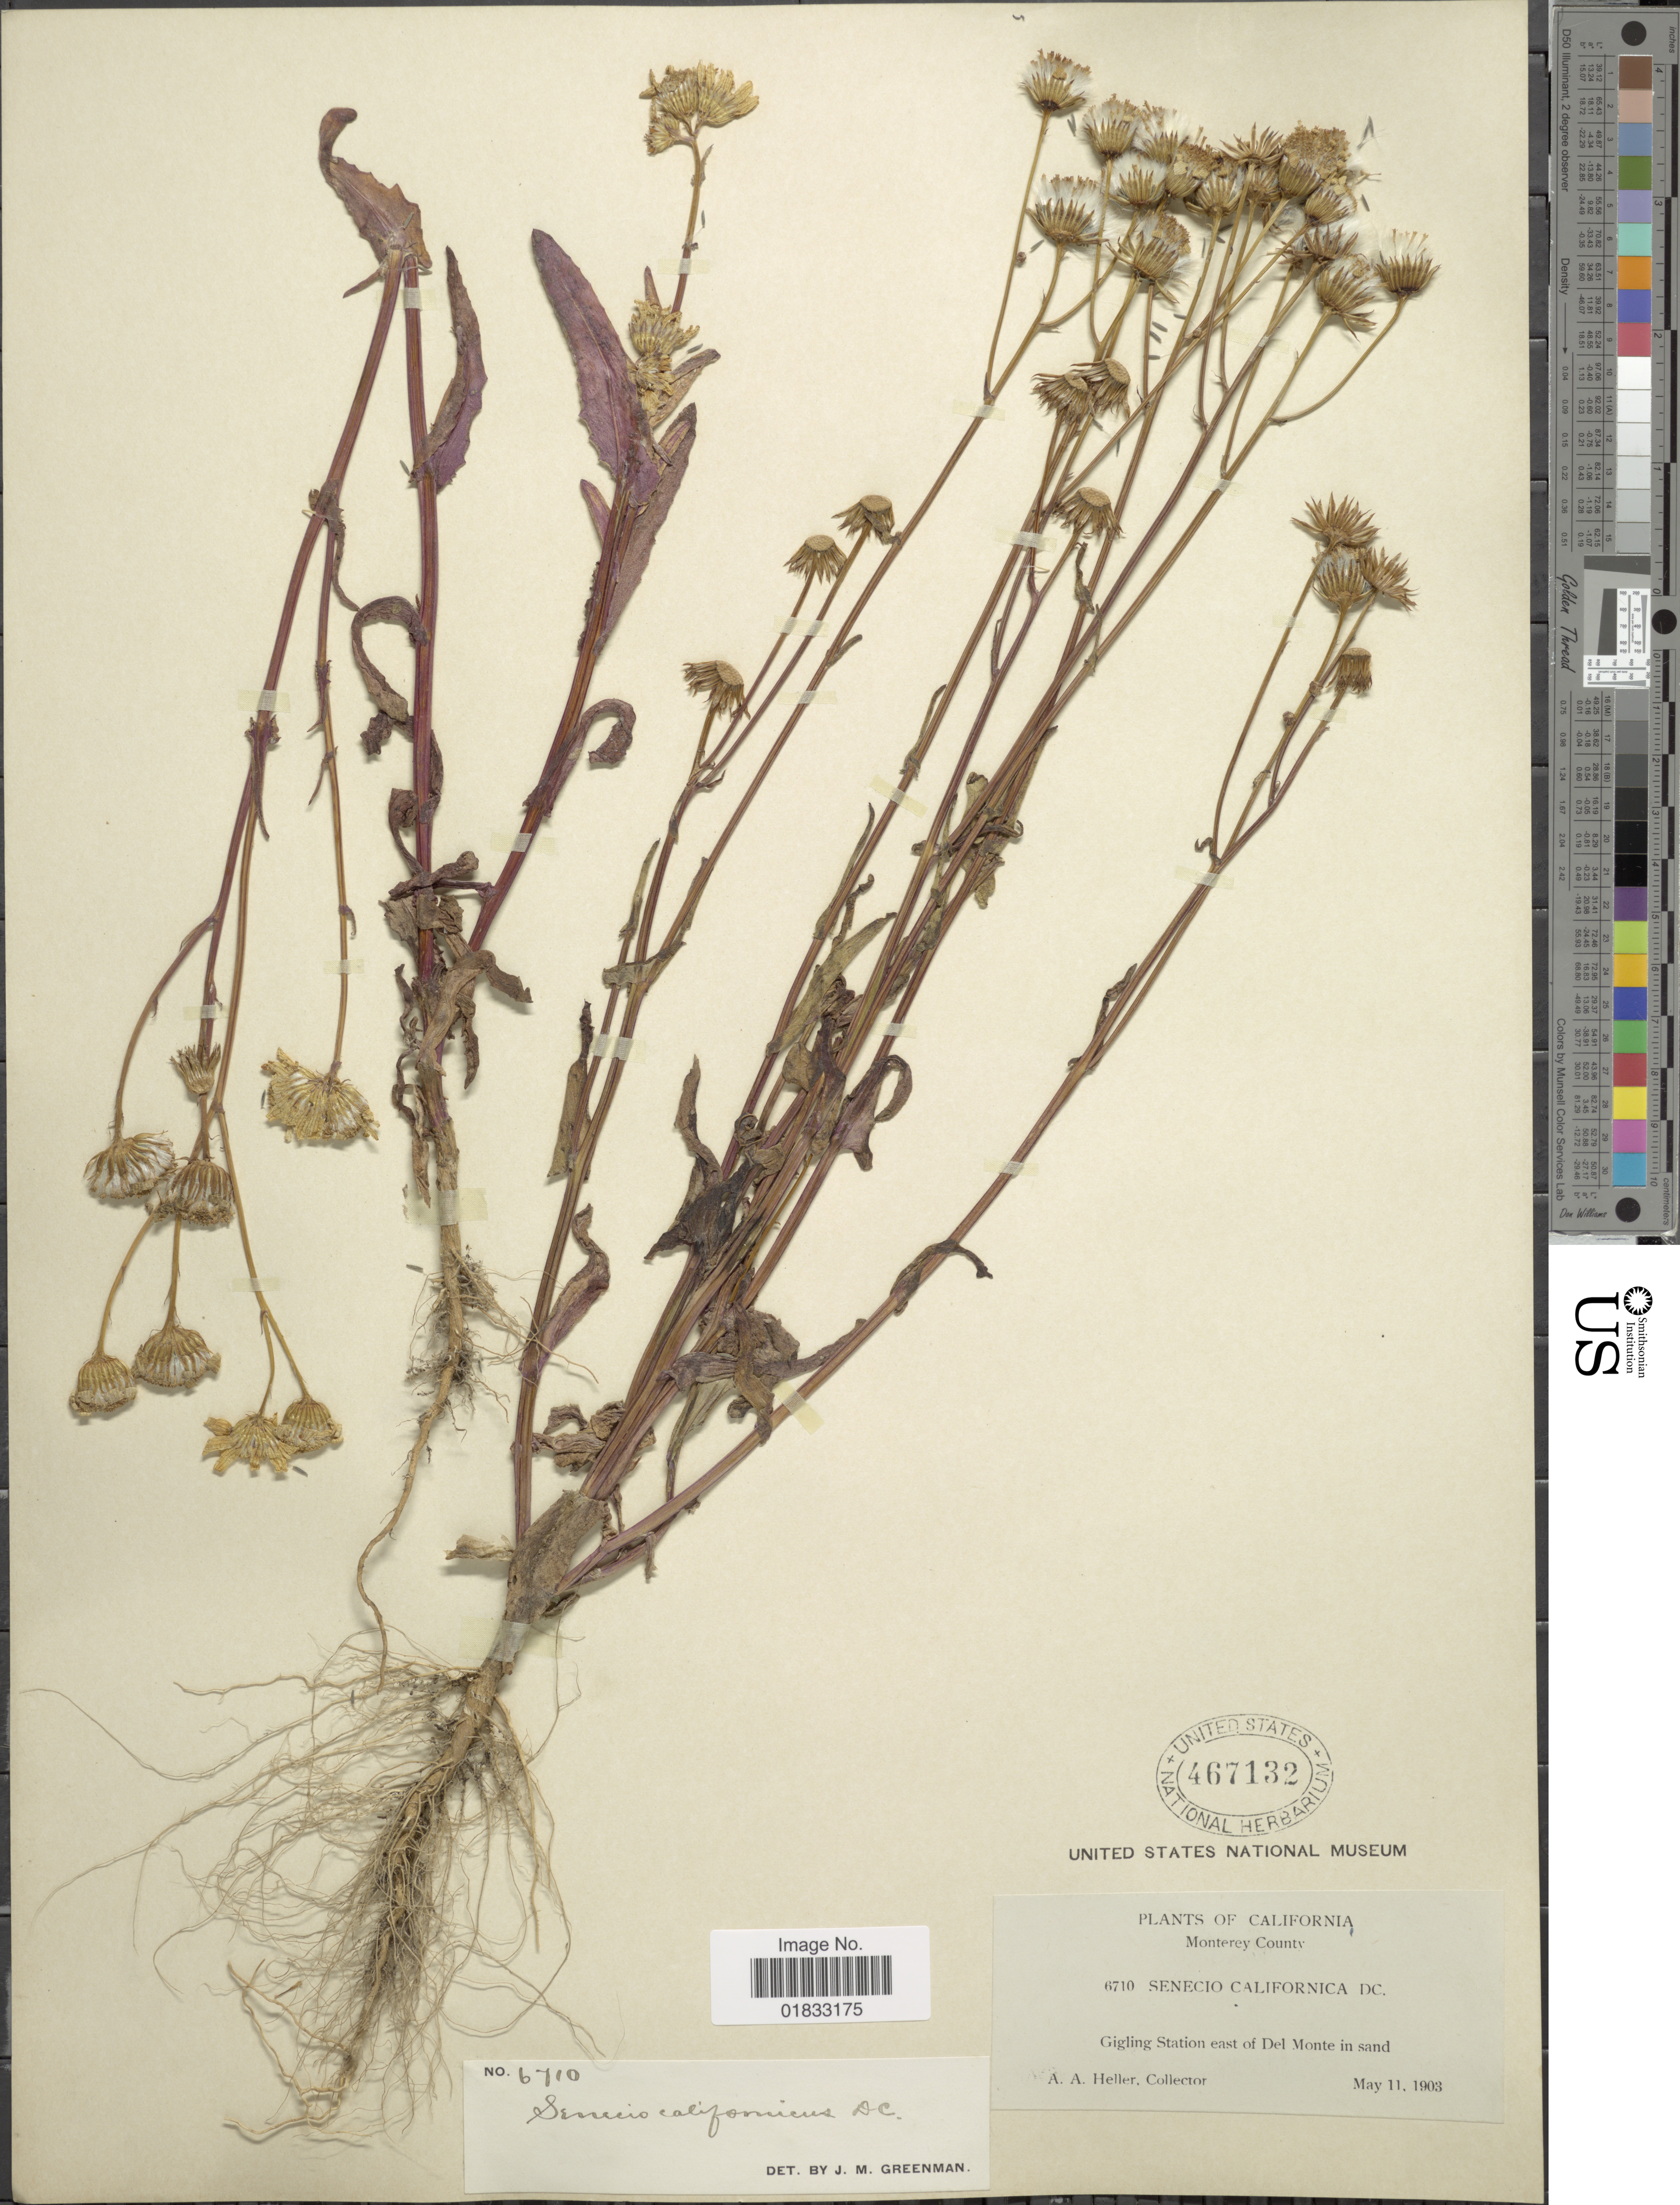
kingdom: Plantae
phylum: Tracheophyta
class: Magnoliopsida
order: Asterales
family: Asteraceae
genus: Senecio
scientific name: Senecio californicus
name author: DC.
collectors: A. A. Heller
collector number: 6710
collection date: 1903-05-11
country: United States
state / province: California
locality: Gigling Station east of Del Monte in sand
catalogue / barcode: US 467132